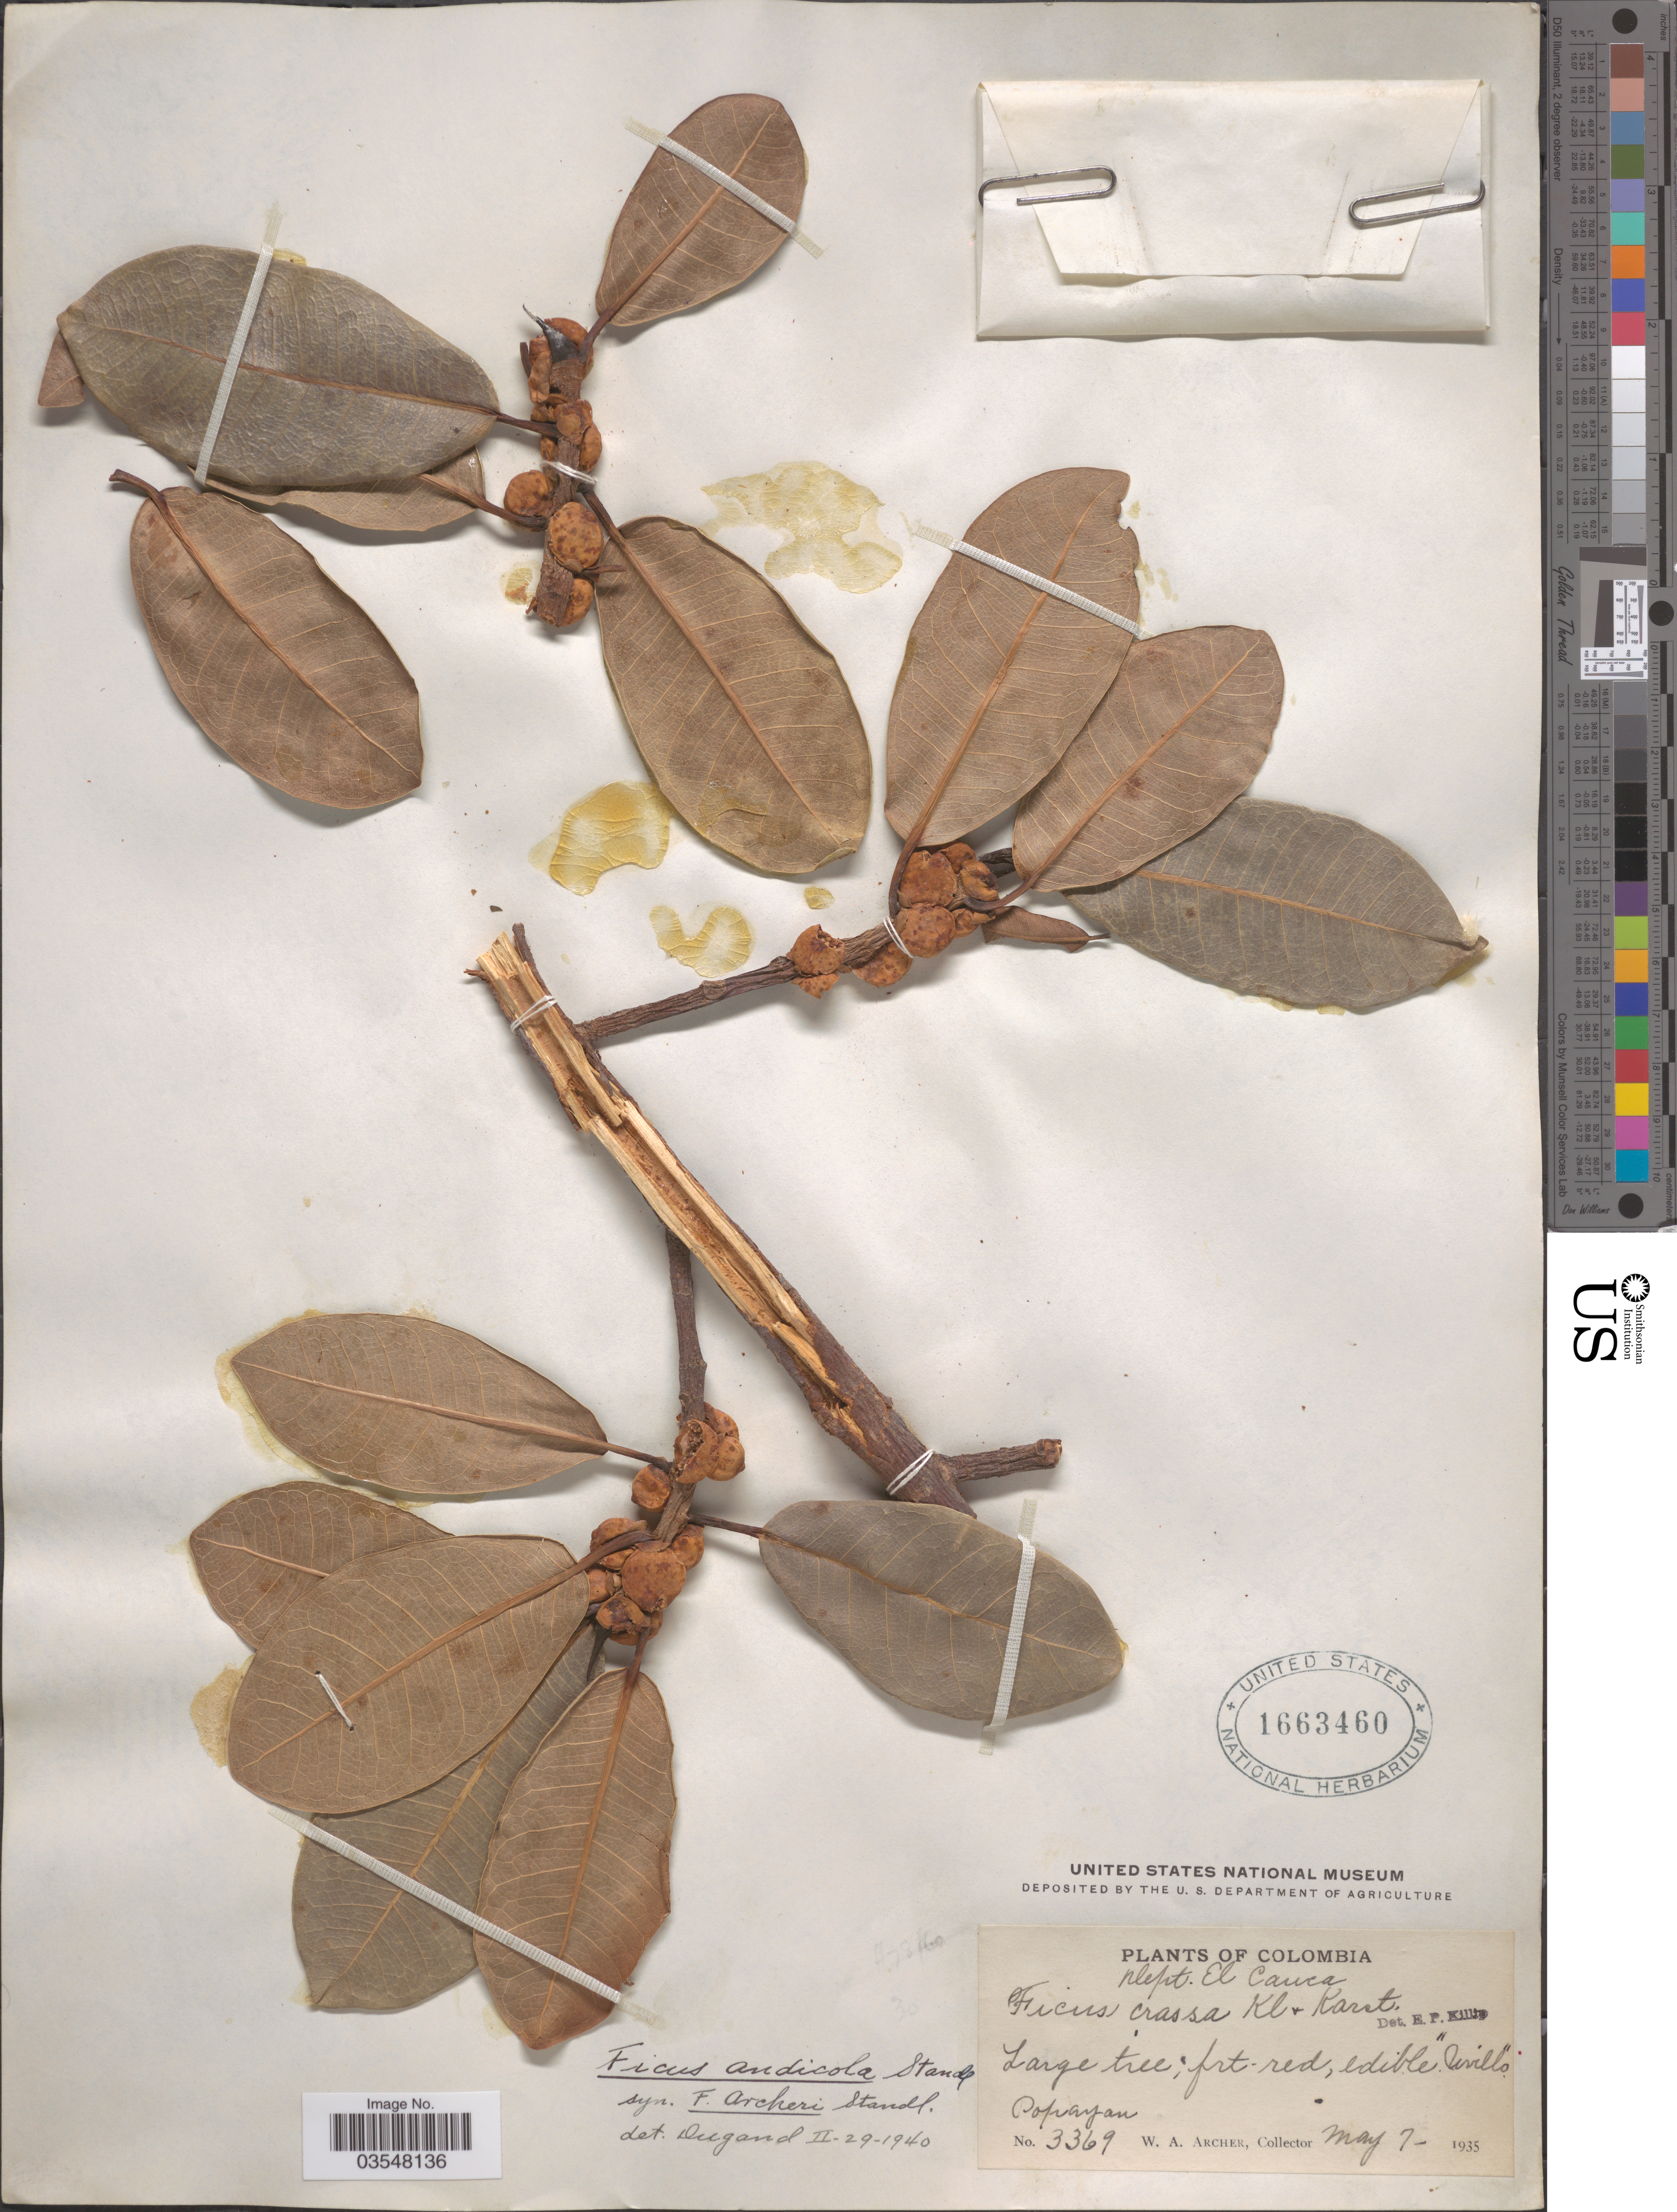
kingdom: Plantae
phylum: Tracheophyta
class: Magnoliopsida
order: Rosales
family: Moraceae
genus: Ficus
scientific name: Ficus andicola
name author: Standl.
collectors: W. Archer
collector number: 3369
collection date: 1935-05-07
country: Colombia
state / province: Cauca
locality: Dept. El Cauca.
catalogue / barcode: US 1663460